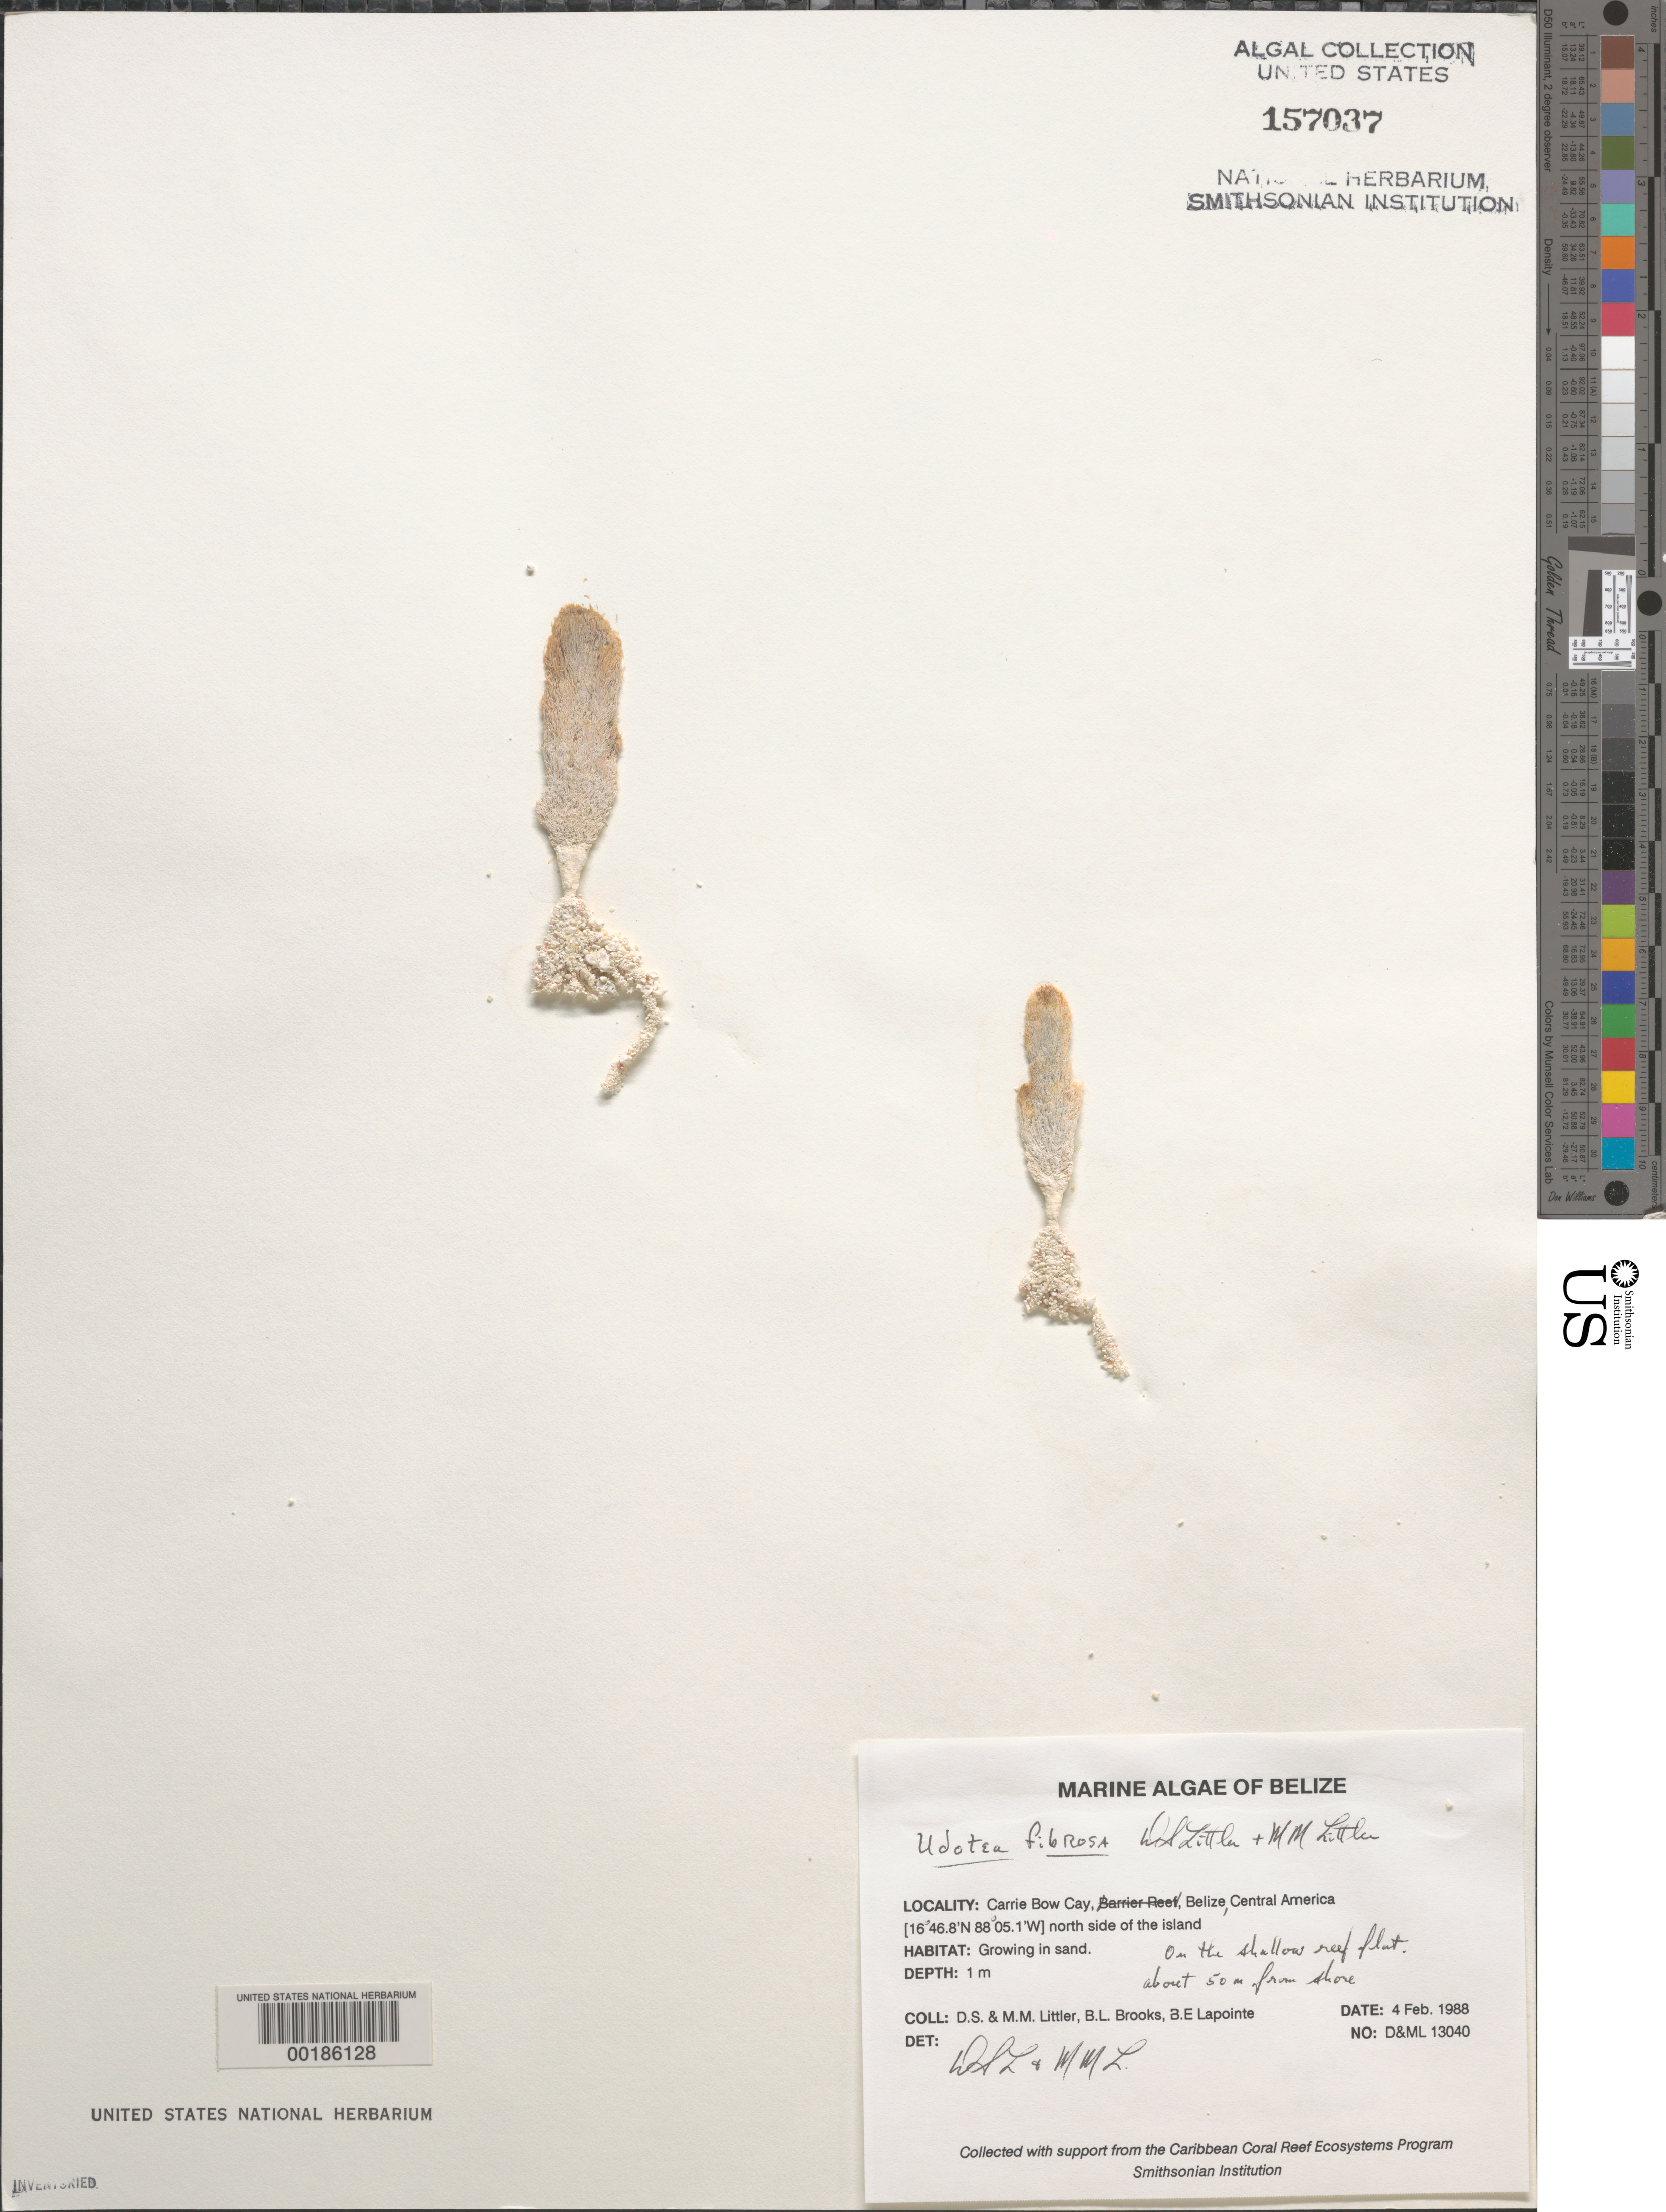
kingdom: Plantae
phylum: Chlorophyta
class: Ulvophyceae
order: Bryopsidales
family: Udoteaceae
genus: Udotea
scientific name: Udotea fibrosa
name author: D.S. Littler & Littler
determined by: Littler, D. S.; Littler, M. M.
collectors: D. S. Littler, M. M. Littler, B. Brooks & B. Lapointe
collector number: D&ML 13040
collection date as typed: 04 Feb 1988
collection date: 1988-02-04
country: Belize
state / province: Stann Creek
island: Carrie Bow Cay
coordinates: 16 46.8' N, 88 05.1' W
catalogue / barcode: US 157037